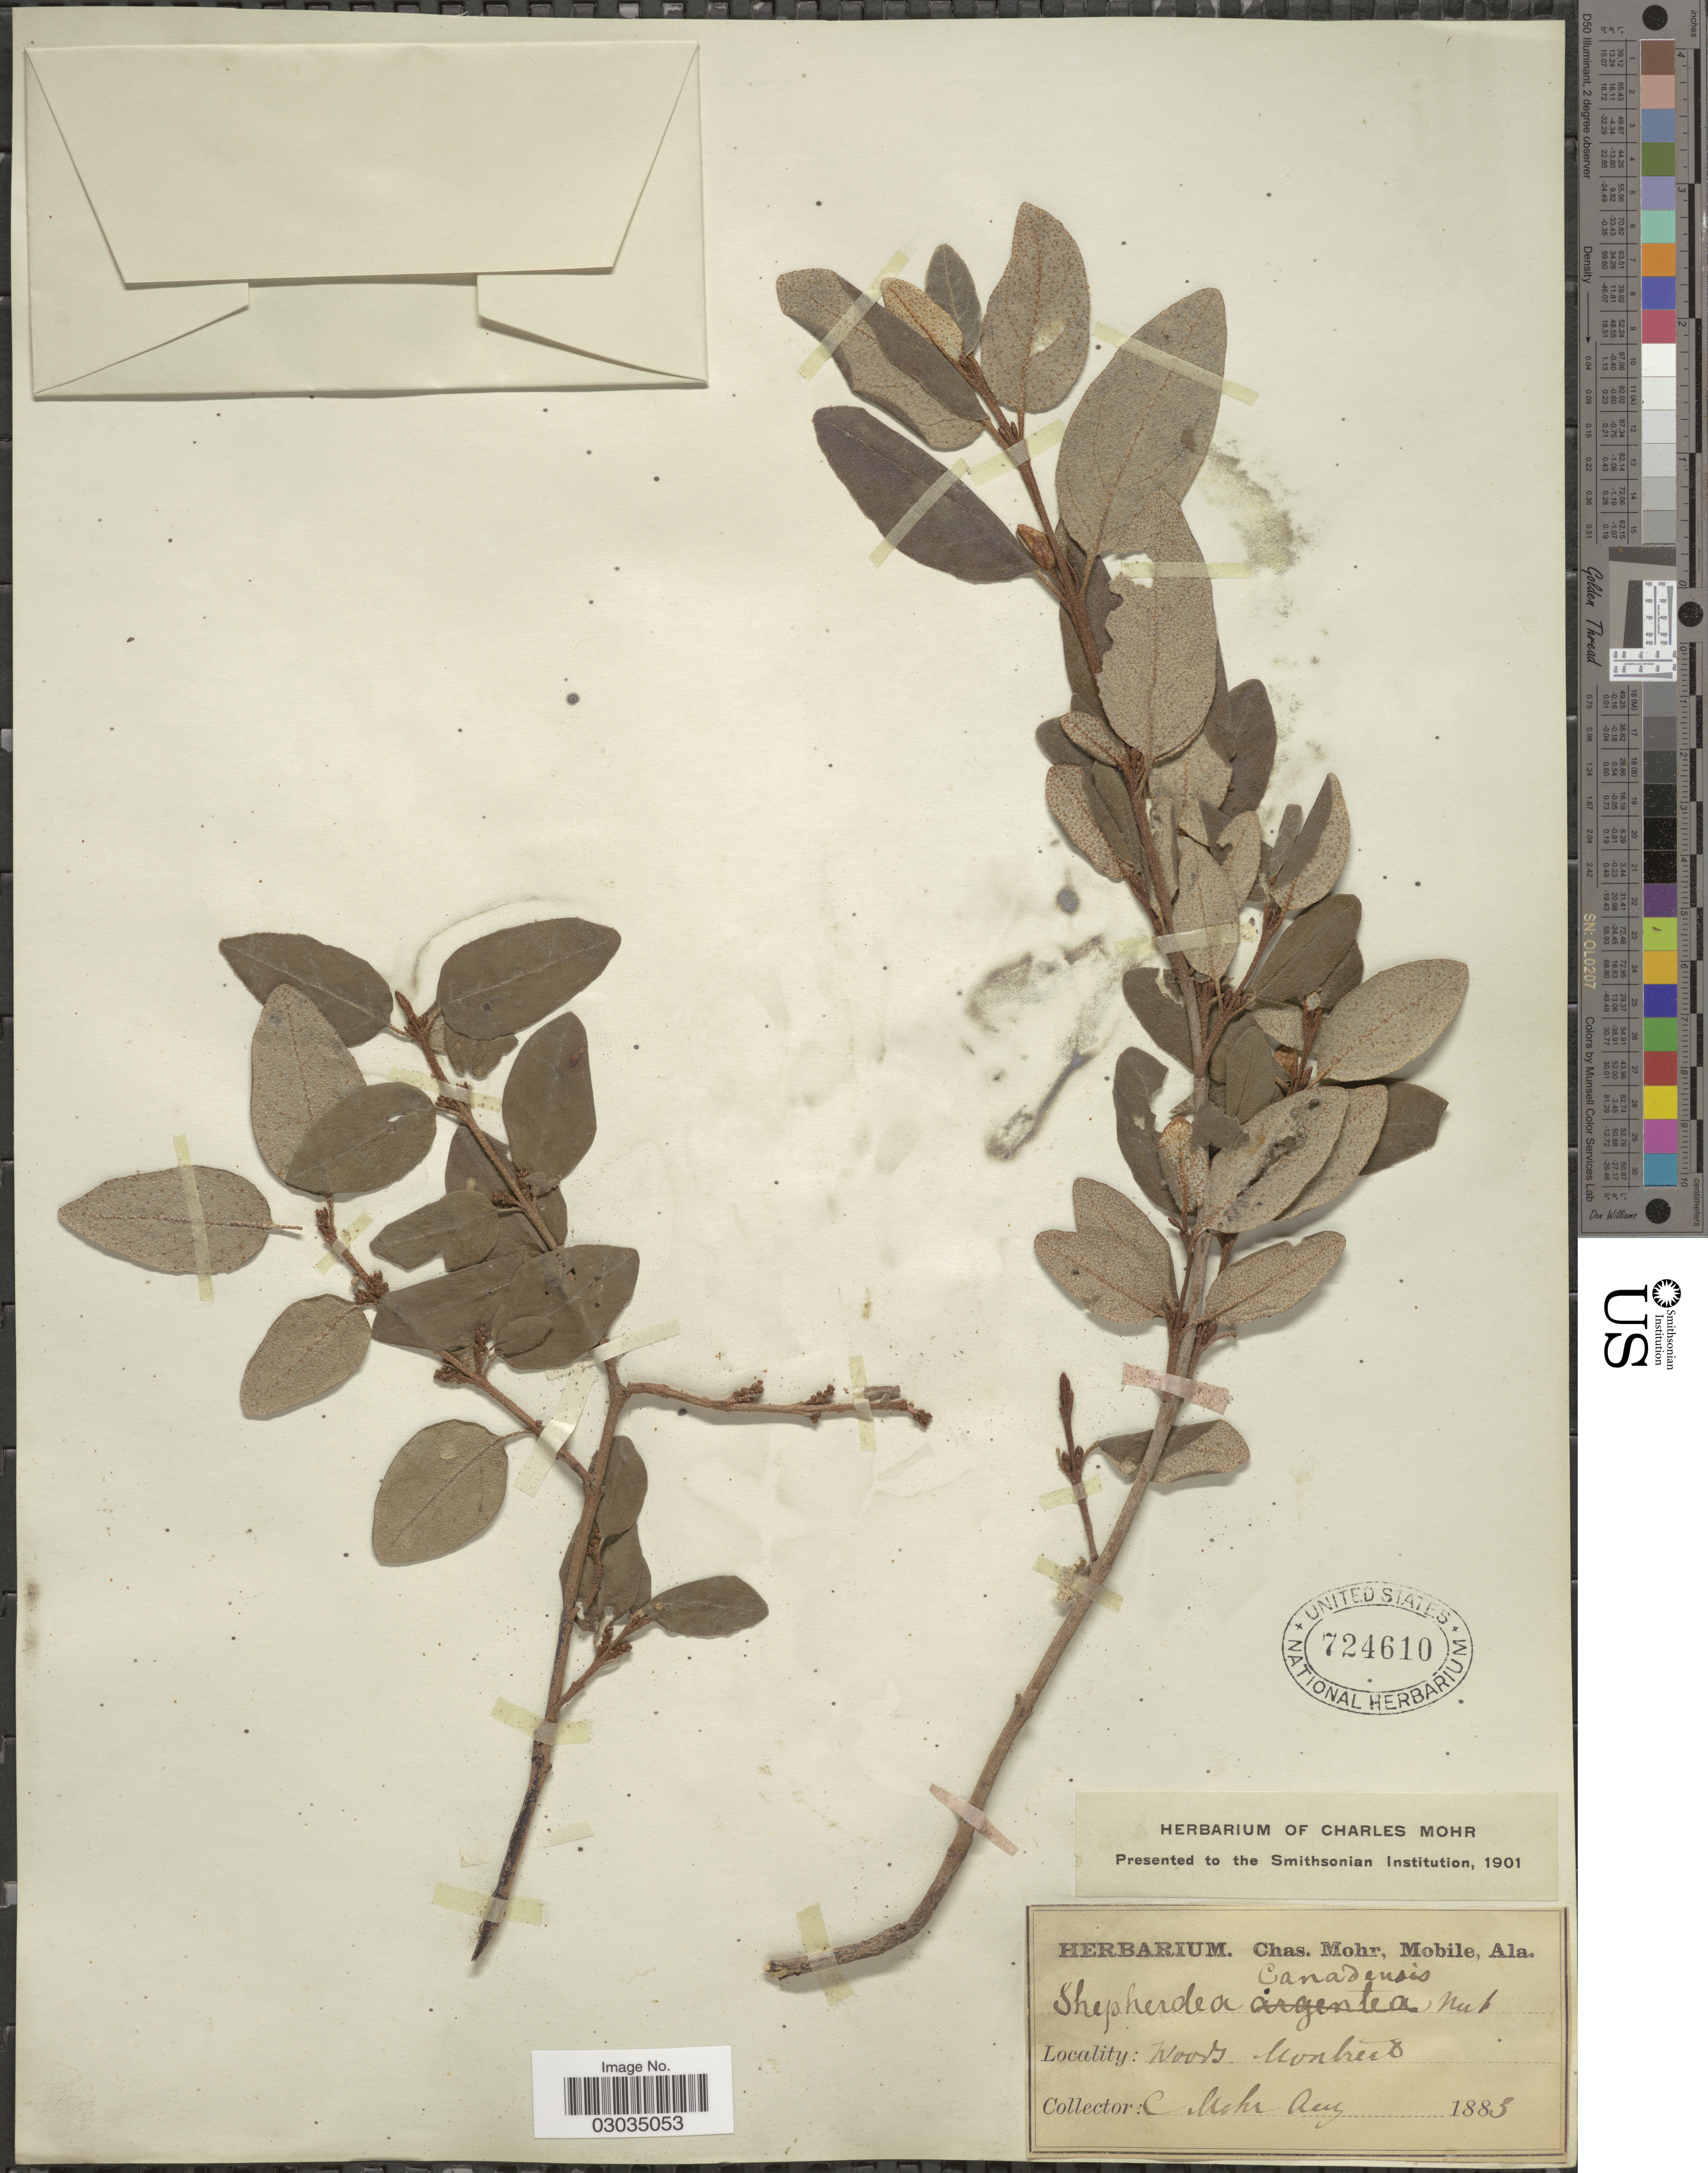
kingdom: Plantae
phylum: Tracheophyta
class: Magnoliopsida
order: Rosales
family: Elaeagnaceae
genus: Shepherdia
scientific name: Shepherdia canadensis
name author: (L.) Nutt.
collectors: C. T. Mohr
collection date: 1883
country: Canada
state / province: Quebec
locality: Montreal.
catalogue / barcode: US 724610